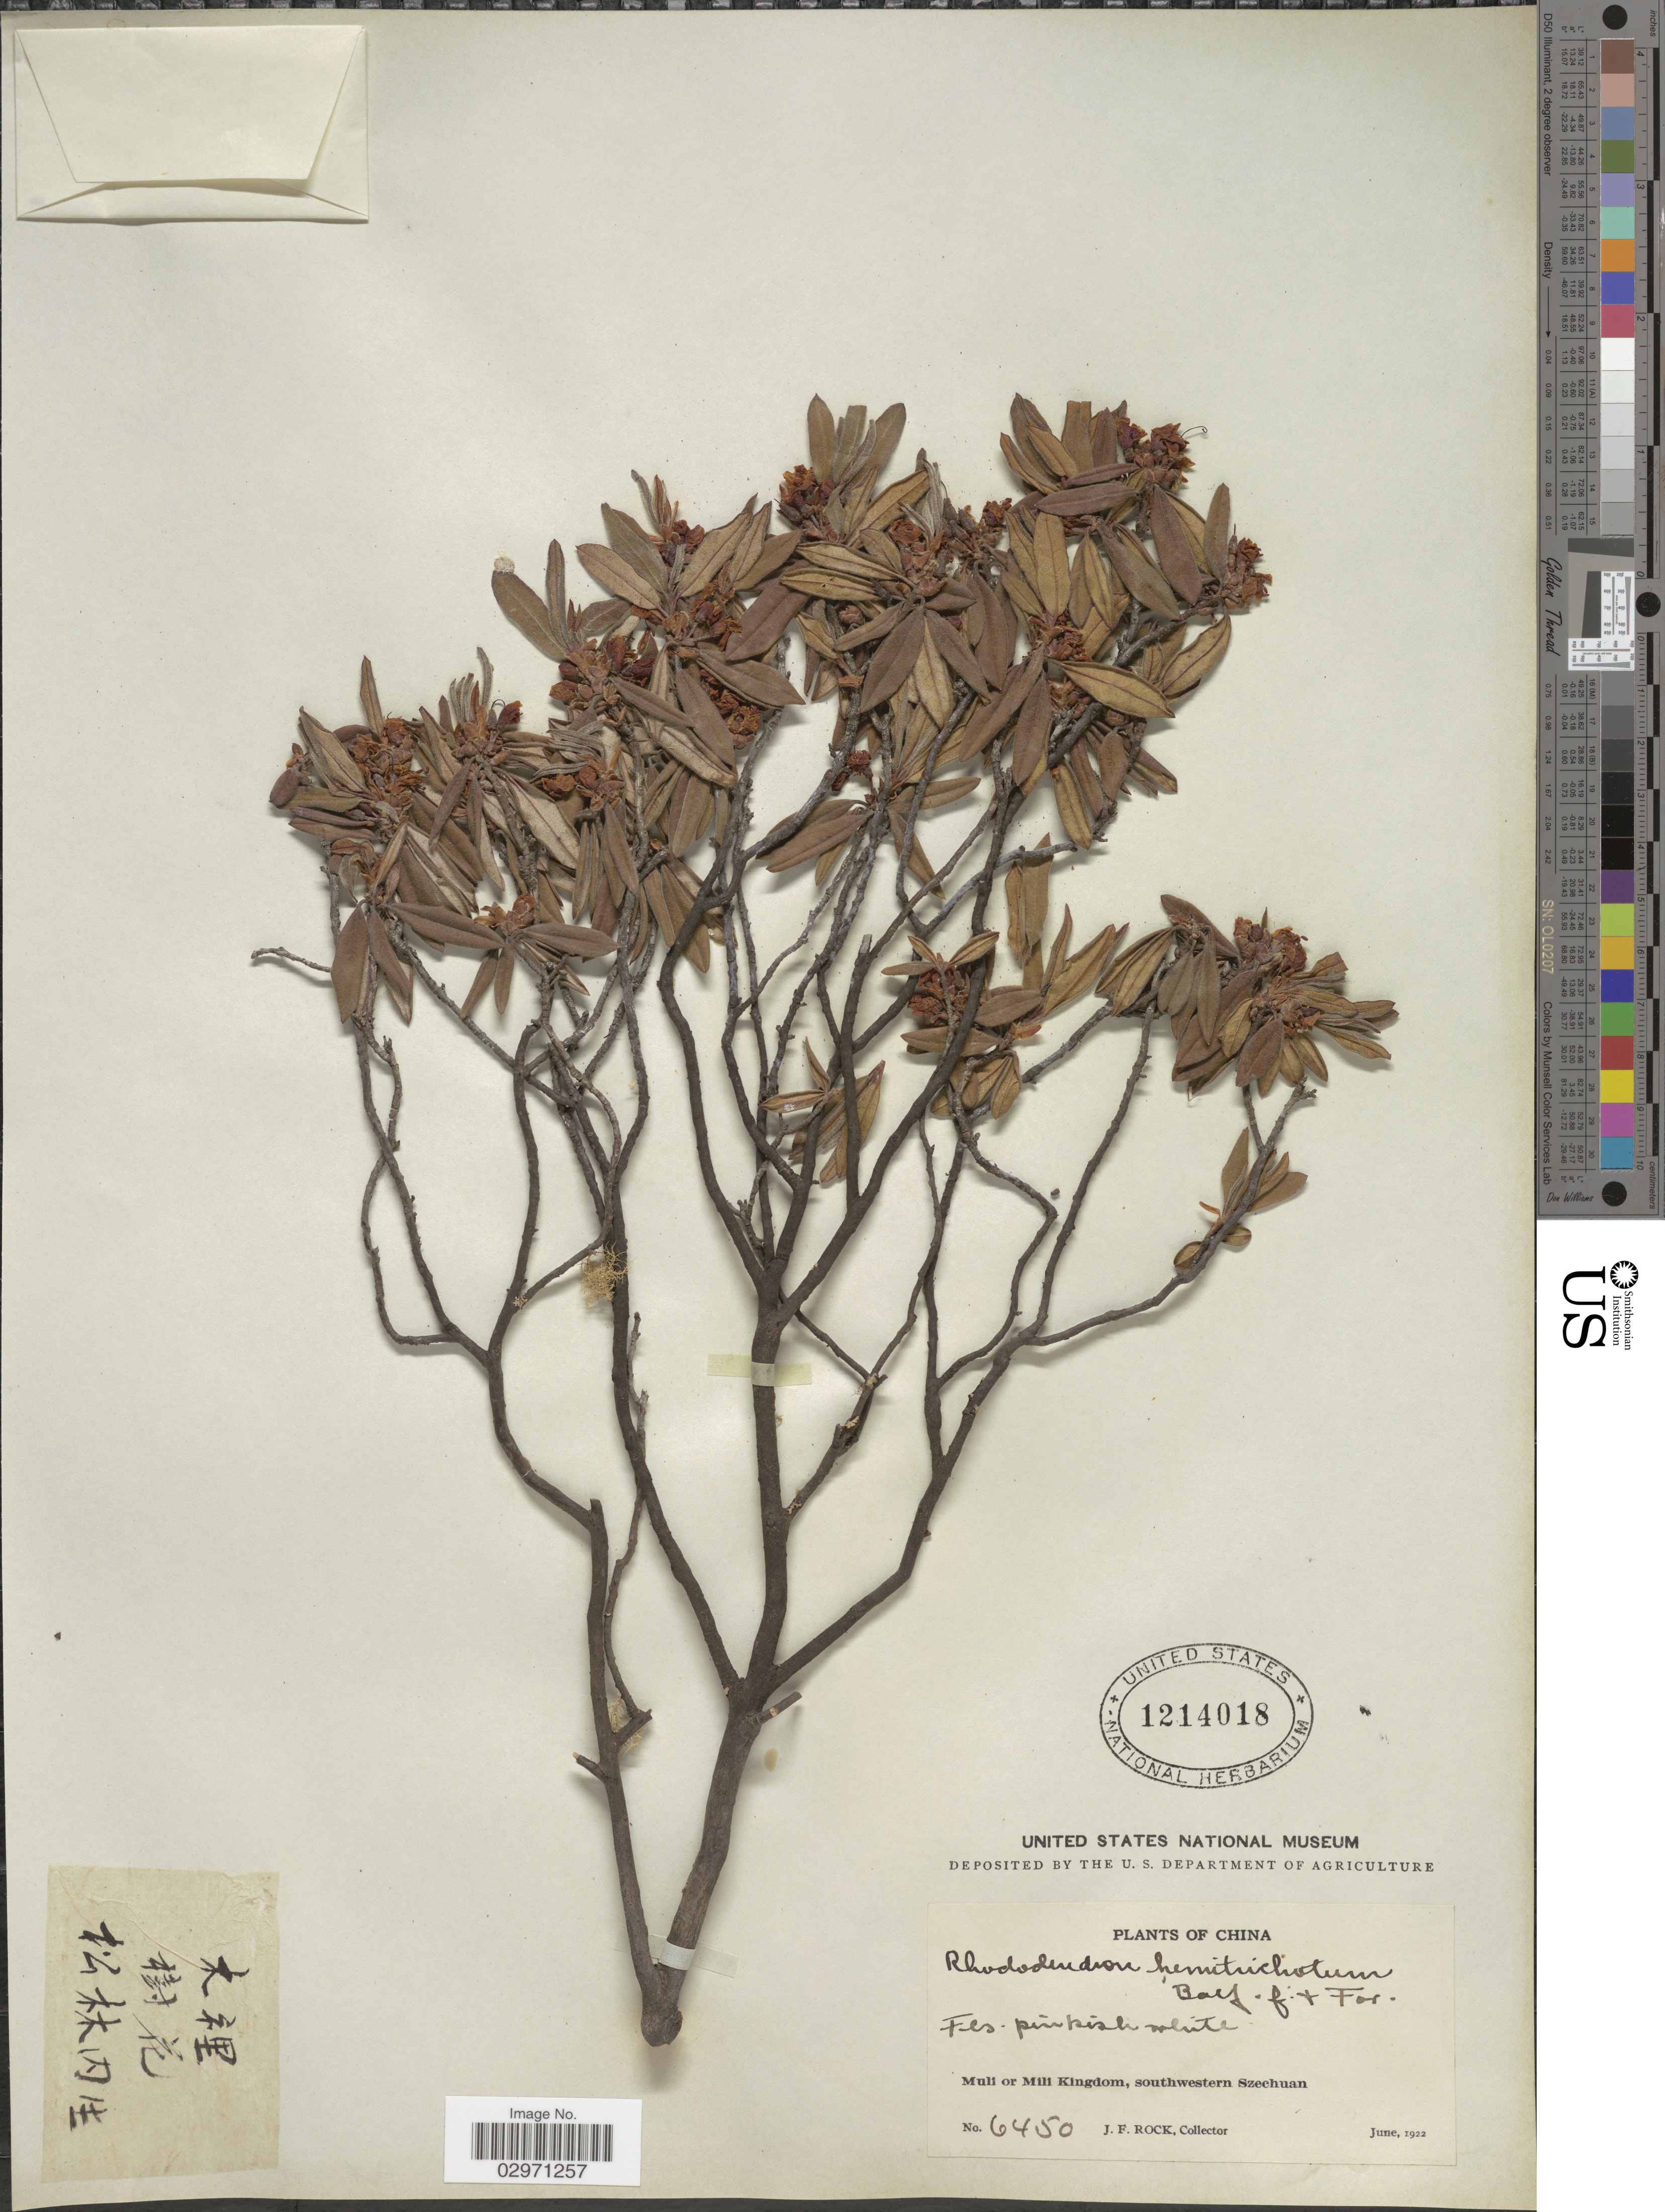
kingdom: Plantae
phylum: Tracheophyta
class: Magnoliopsida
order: Ericales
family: Ericaceae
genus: Rhododendron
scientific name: Rhododendron hemitrichotum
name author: Balf. f. & Forrest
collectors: J. Rock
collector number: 6450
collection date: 1922-06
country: China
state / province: Sichuan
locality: Muli or Mili Kingdom, southwestern Szechuan.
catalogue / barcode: US 1214018